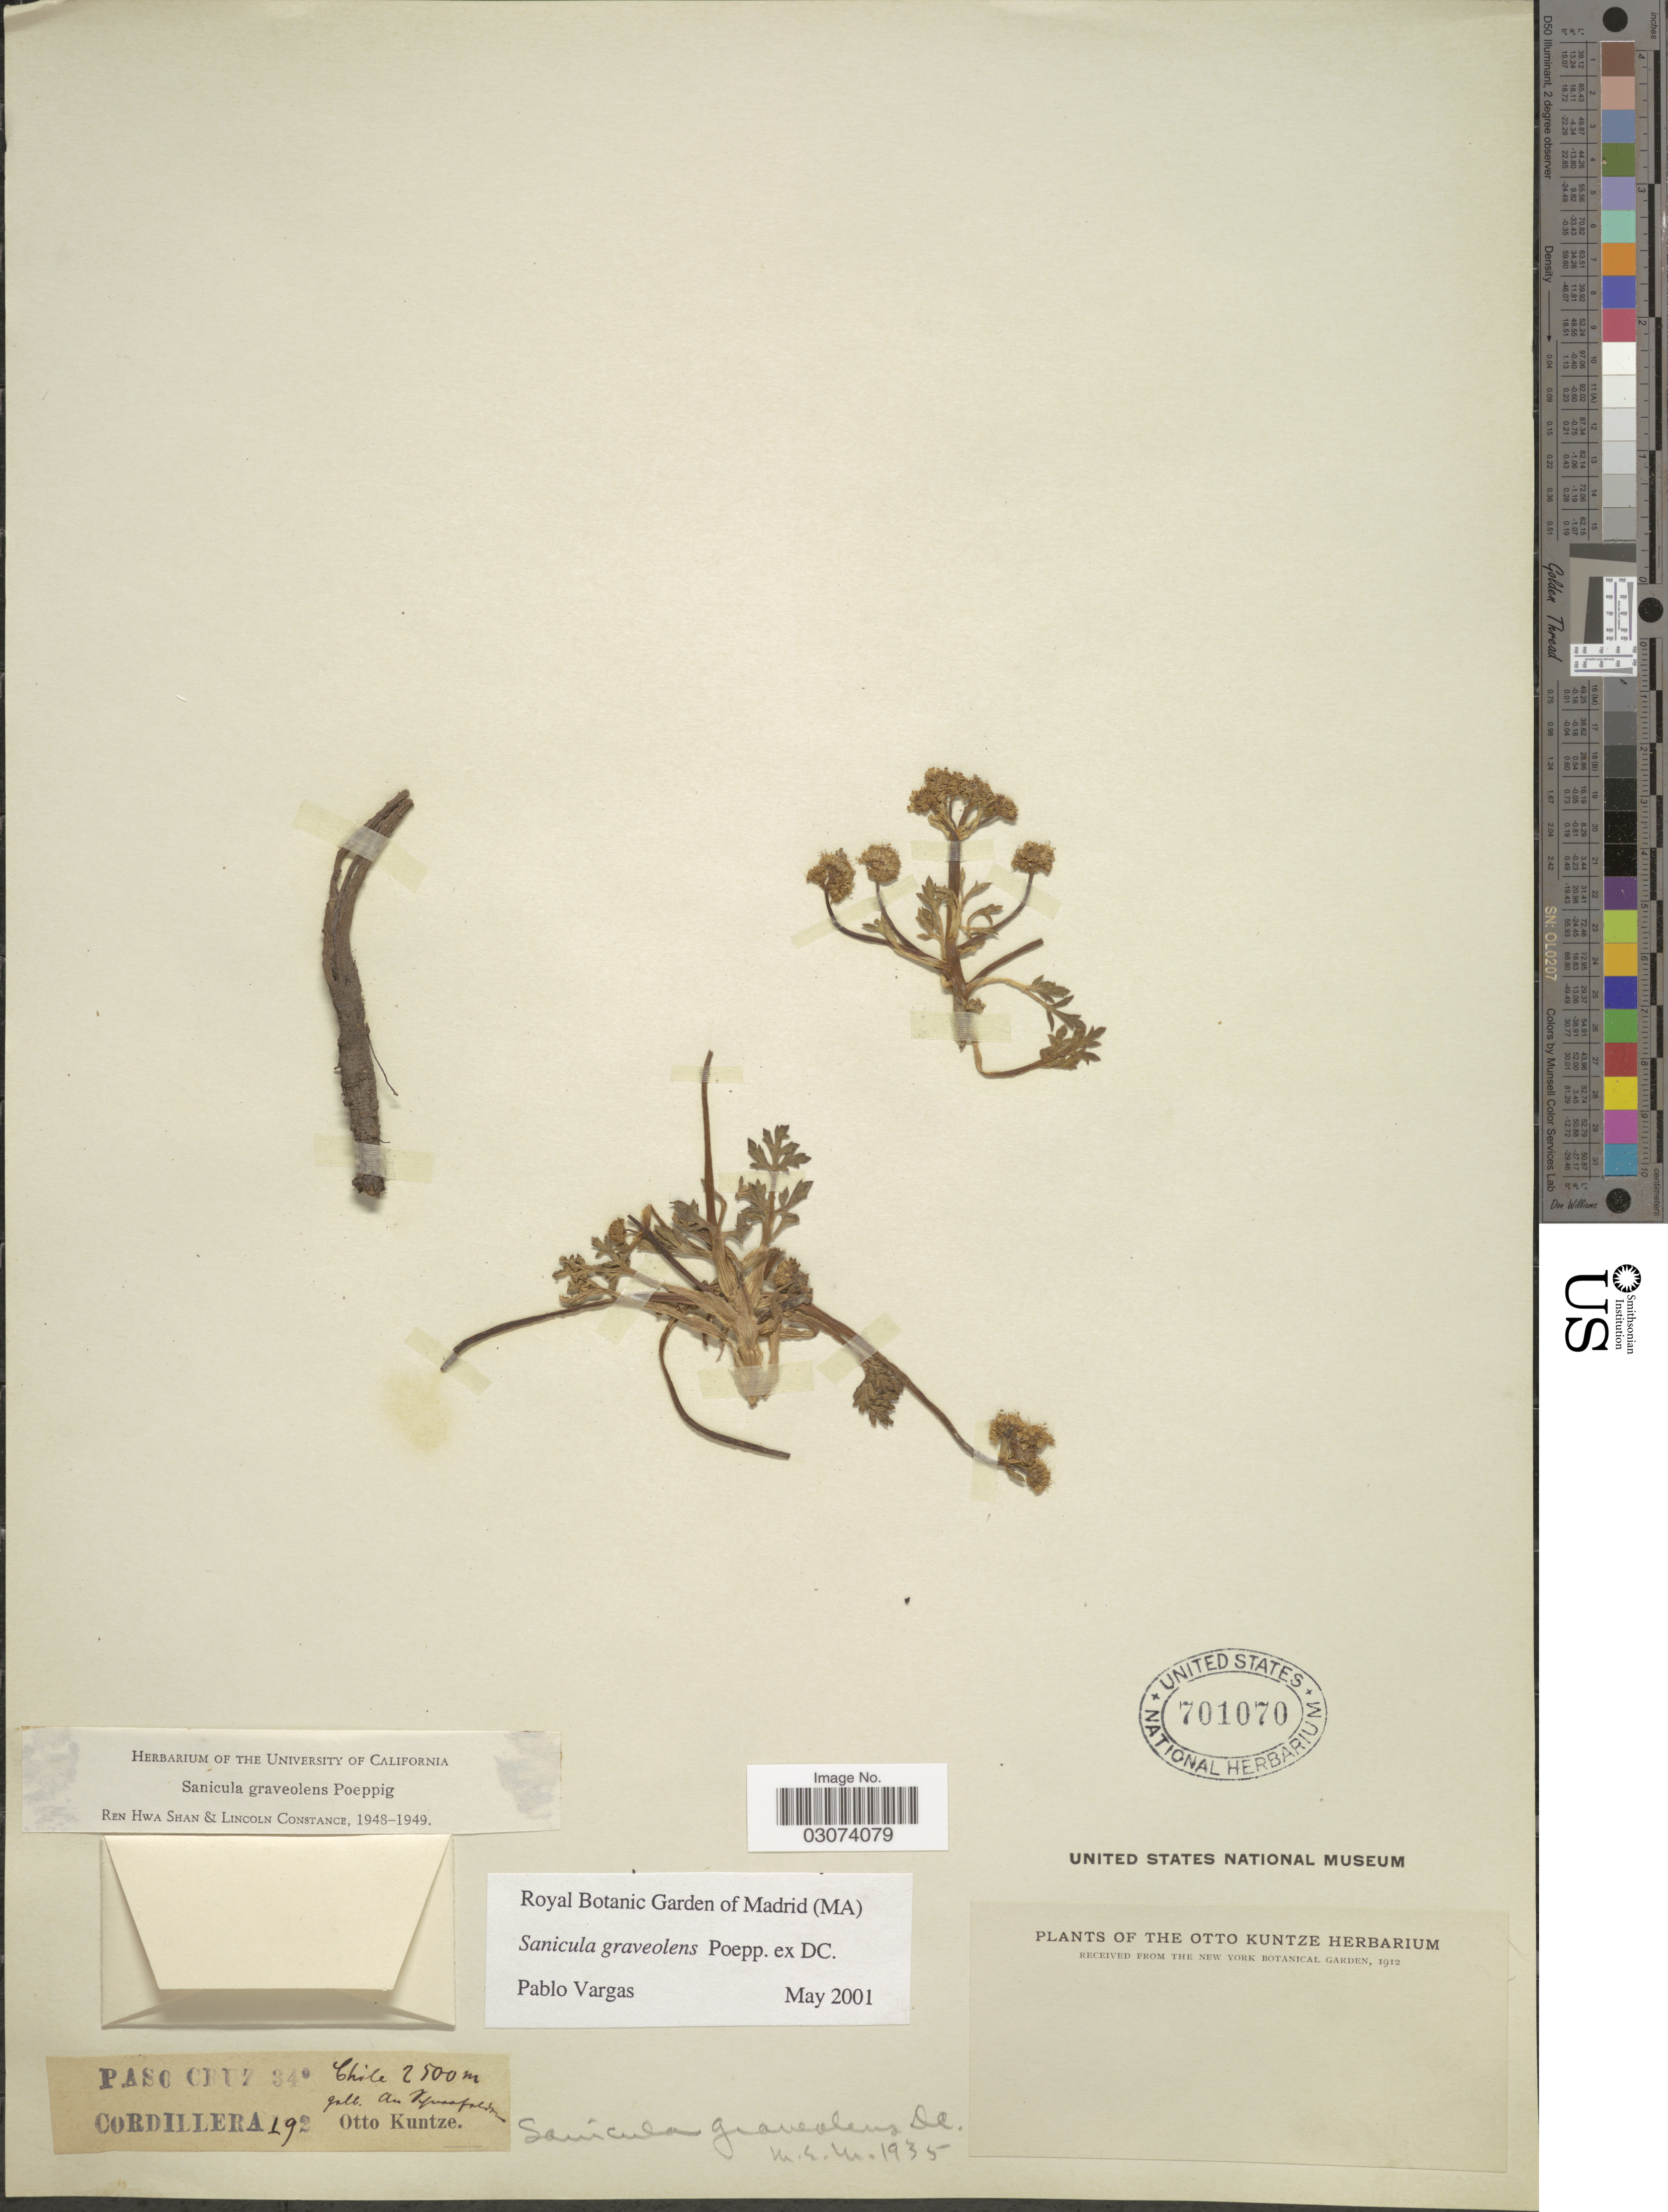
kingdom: Plantae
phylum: Tracheophyta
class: Magnoliopsida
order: Apiales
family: Apiaceae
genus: Sanicula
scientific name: Sanicula graveolens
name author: Poepp. ex DC.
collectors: C.E.O. Kuntze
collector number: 34?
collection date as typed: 192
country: Chile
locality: Paso Cruz. Cordillera.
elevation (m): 2500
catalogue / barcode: US 701070